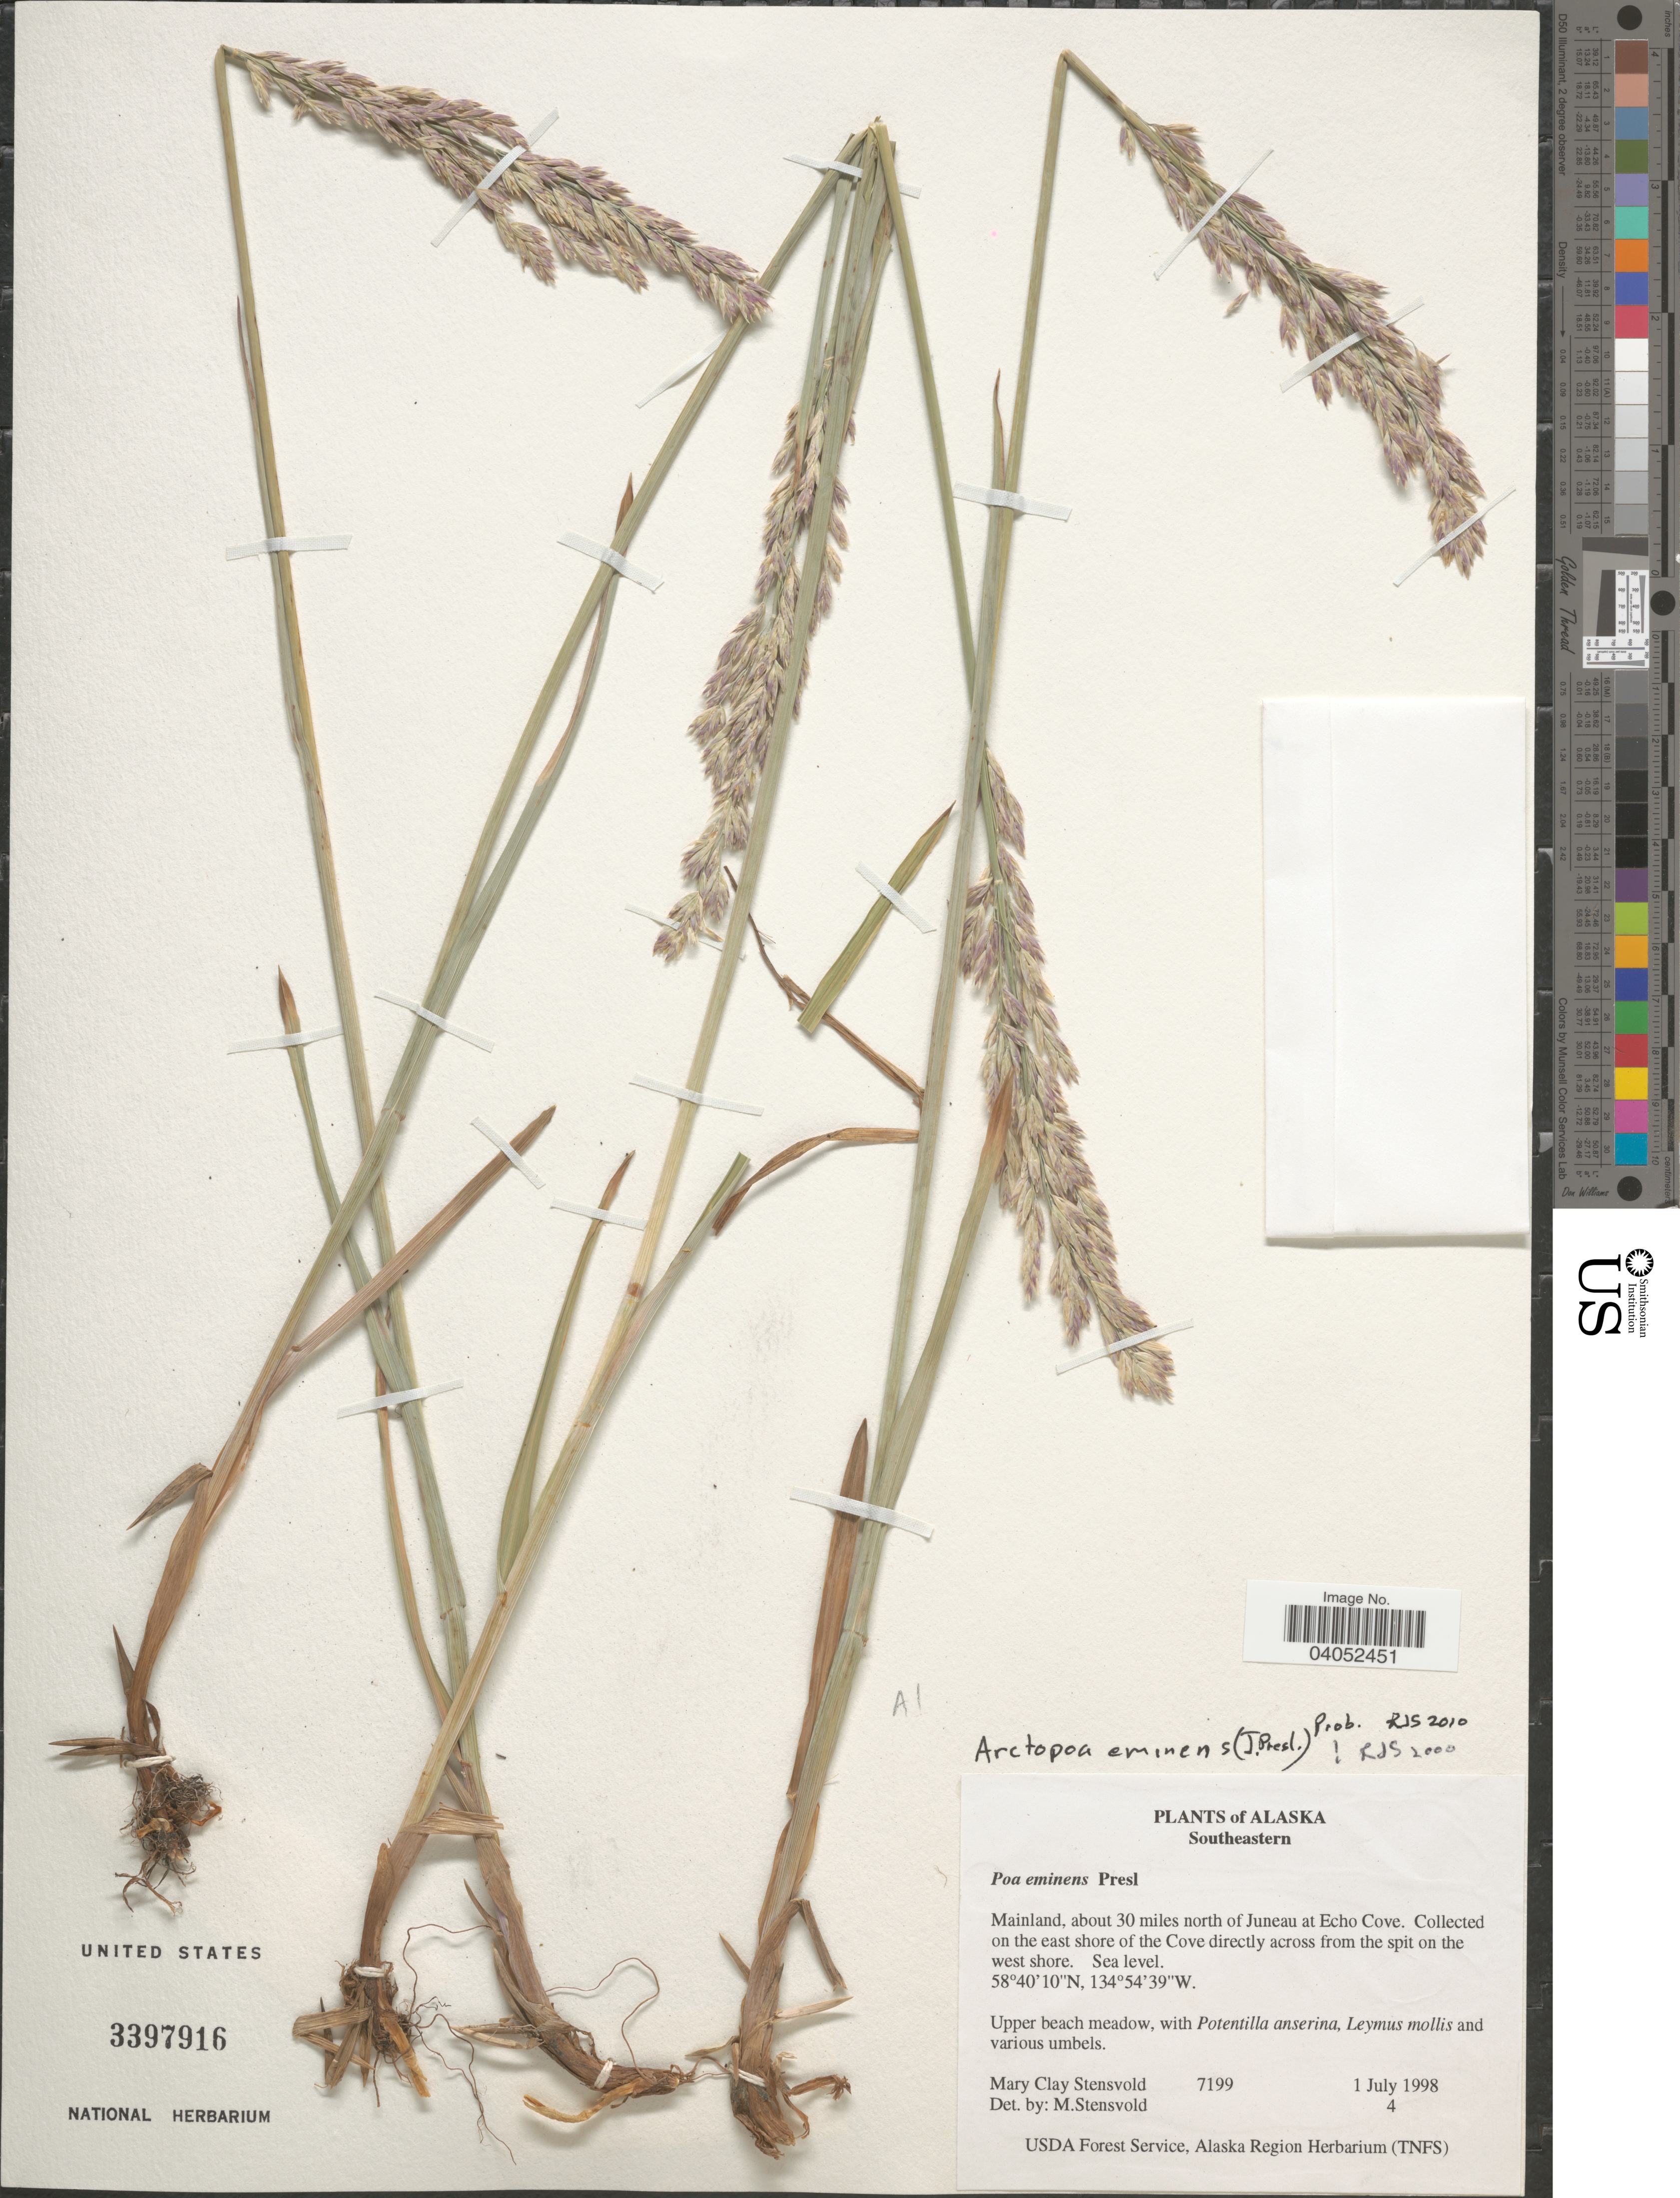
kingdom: Plantae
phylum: Tracheophyta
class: Liliopsida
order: Poales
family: Poaceae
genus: Arctopoa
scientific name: Arctopoa eminens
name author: (J. Presl) Prob.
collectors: M. Stensvold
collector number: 7199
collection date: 1998-07-01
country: United States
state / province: Alaska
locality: Southeastern. Mainland, about 30 miles north of Juneau at Echo Cove. On the east shore of the Cove directly across from the spit on the west shore.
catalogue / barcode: US 3397916